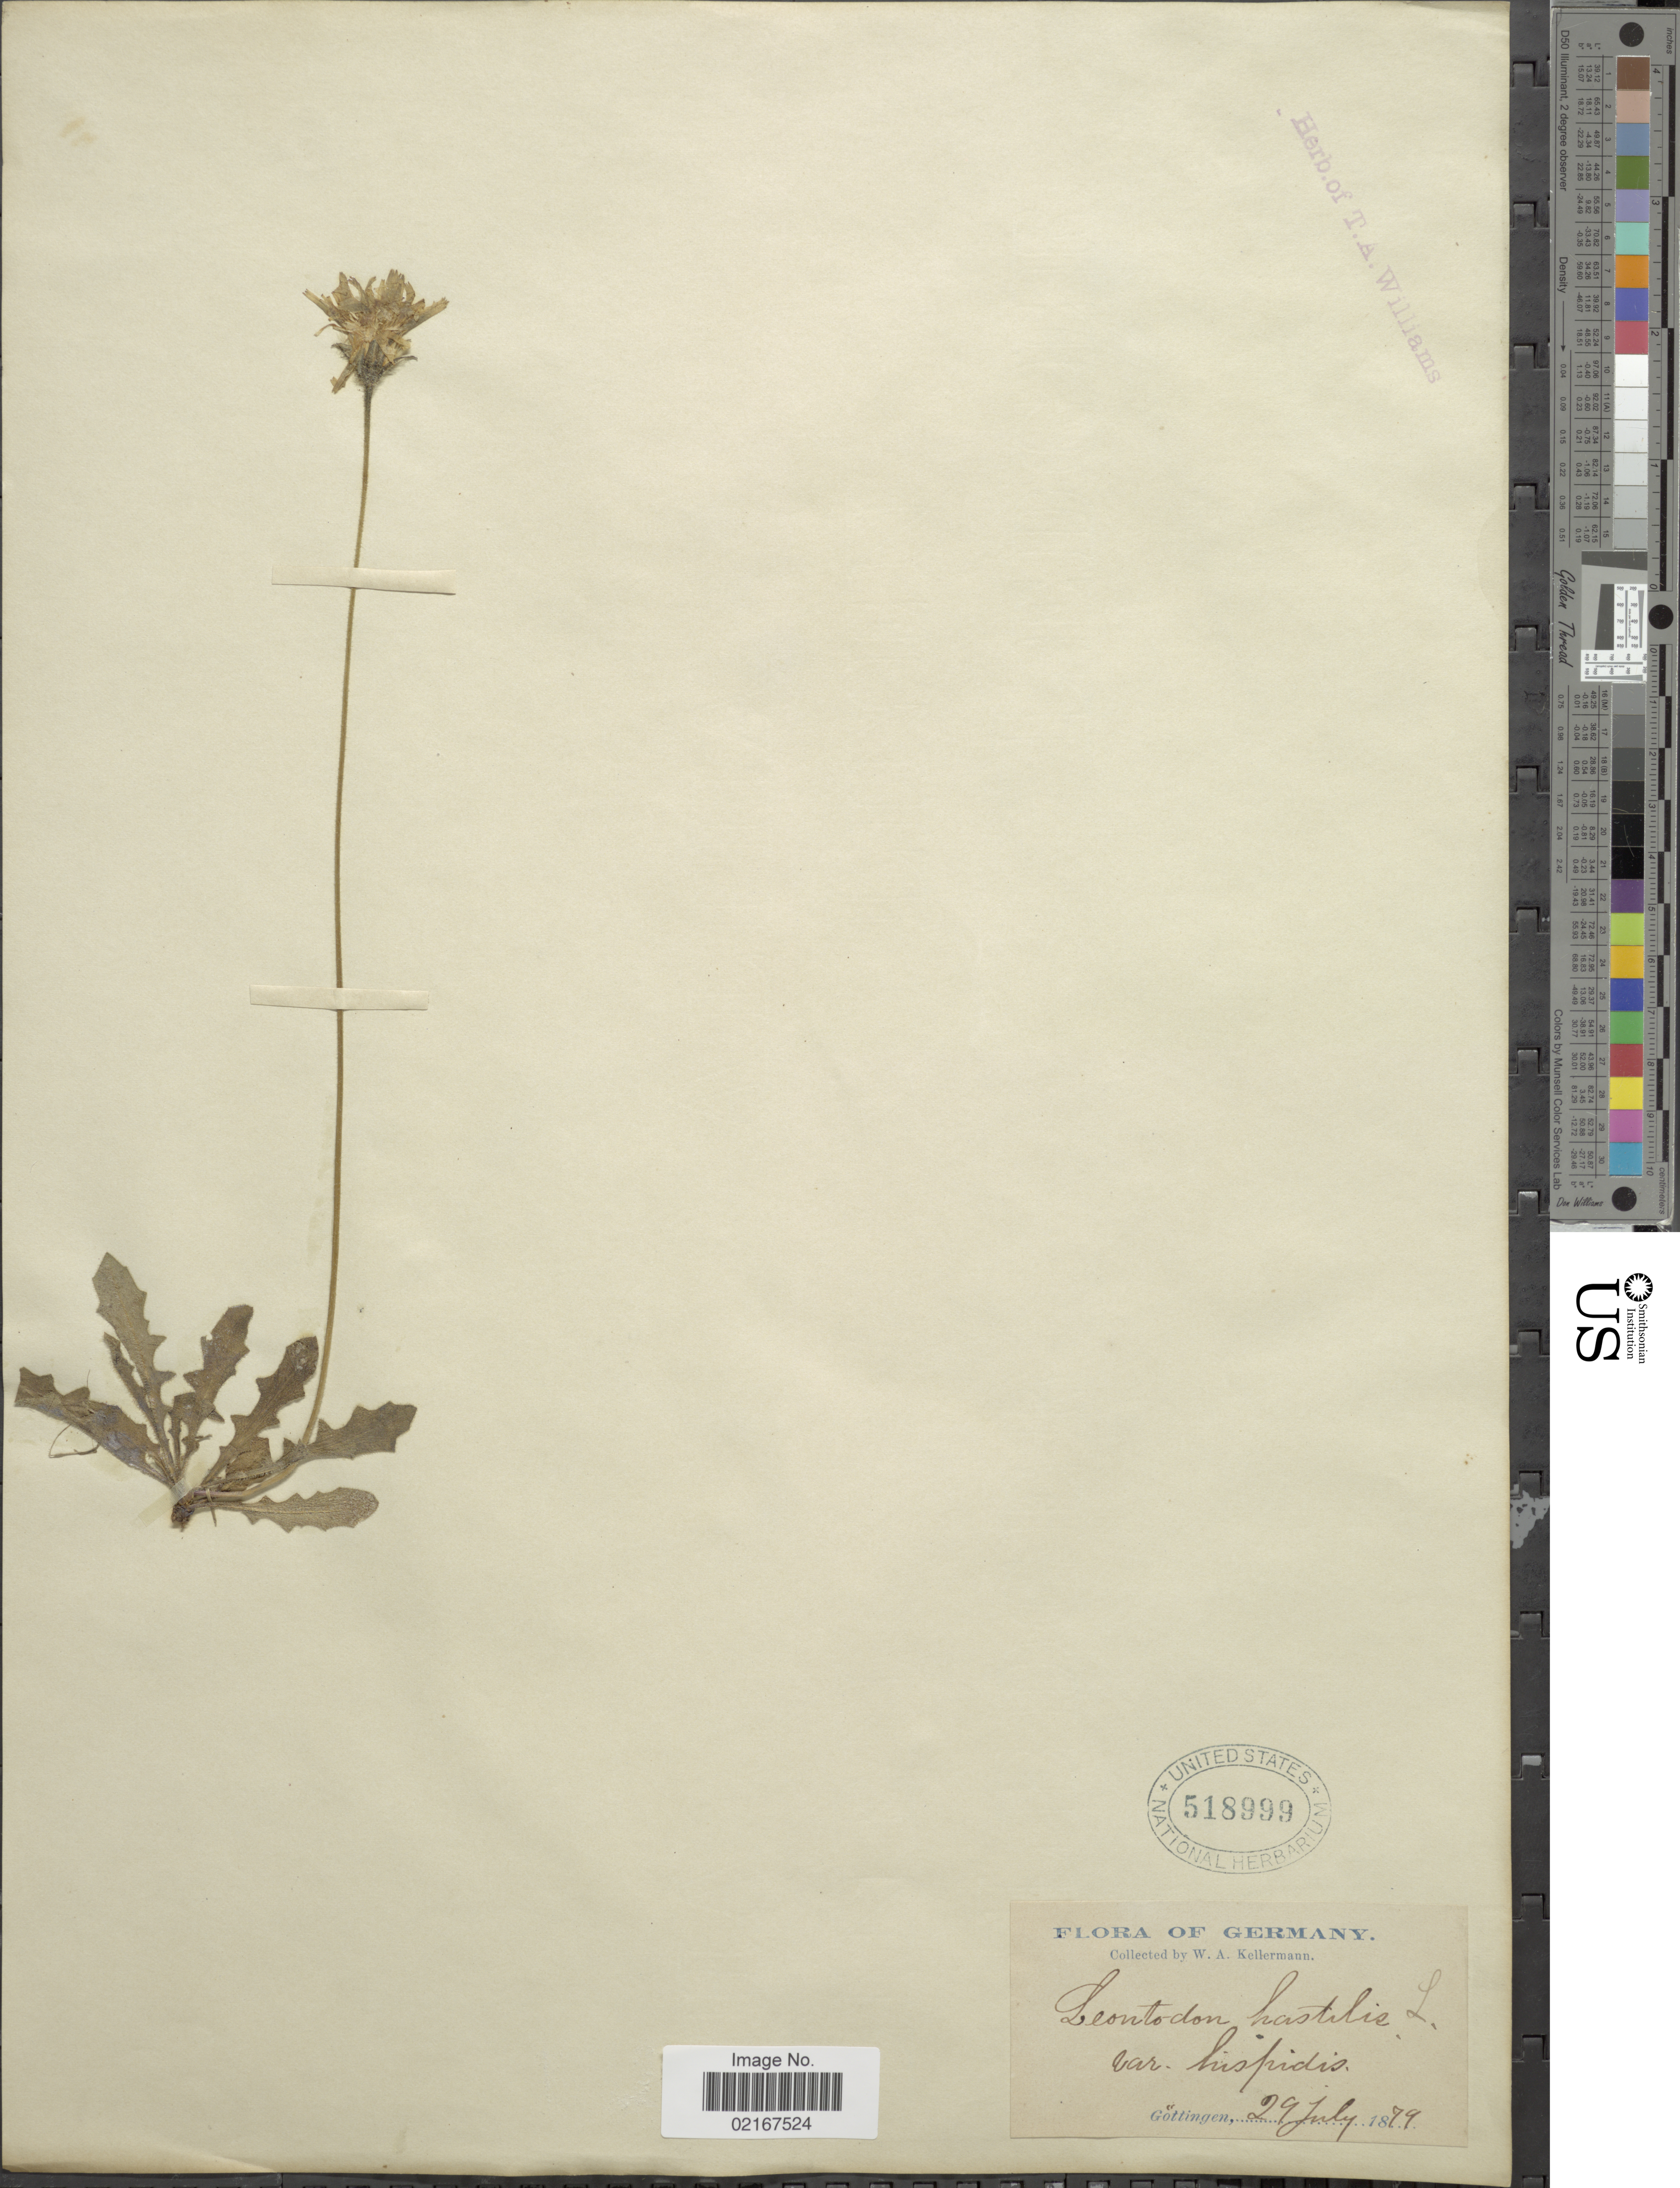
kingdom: Plantae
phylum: Tracheophyta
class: Magnoliopsida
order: Asterales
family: Asteraceae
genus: Leontodon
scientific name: Leontodon hispidus subsp. hastilis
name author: (L.) Pawlowska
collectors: W. Kellerman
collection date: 1879-07-29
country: Germany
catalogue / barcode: US 518999